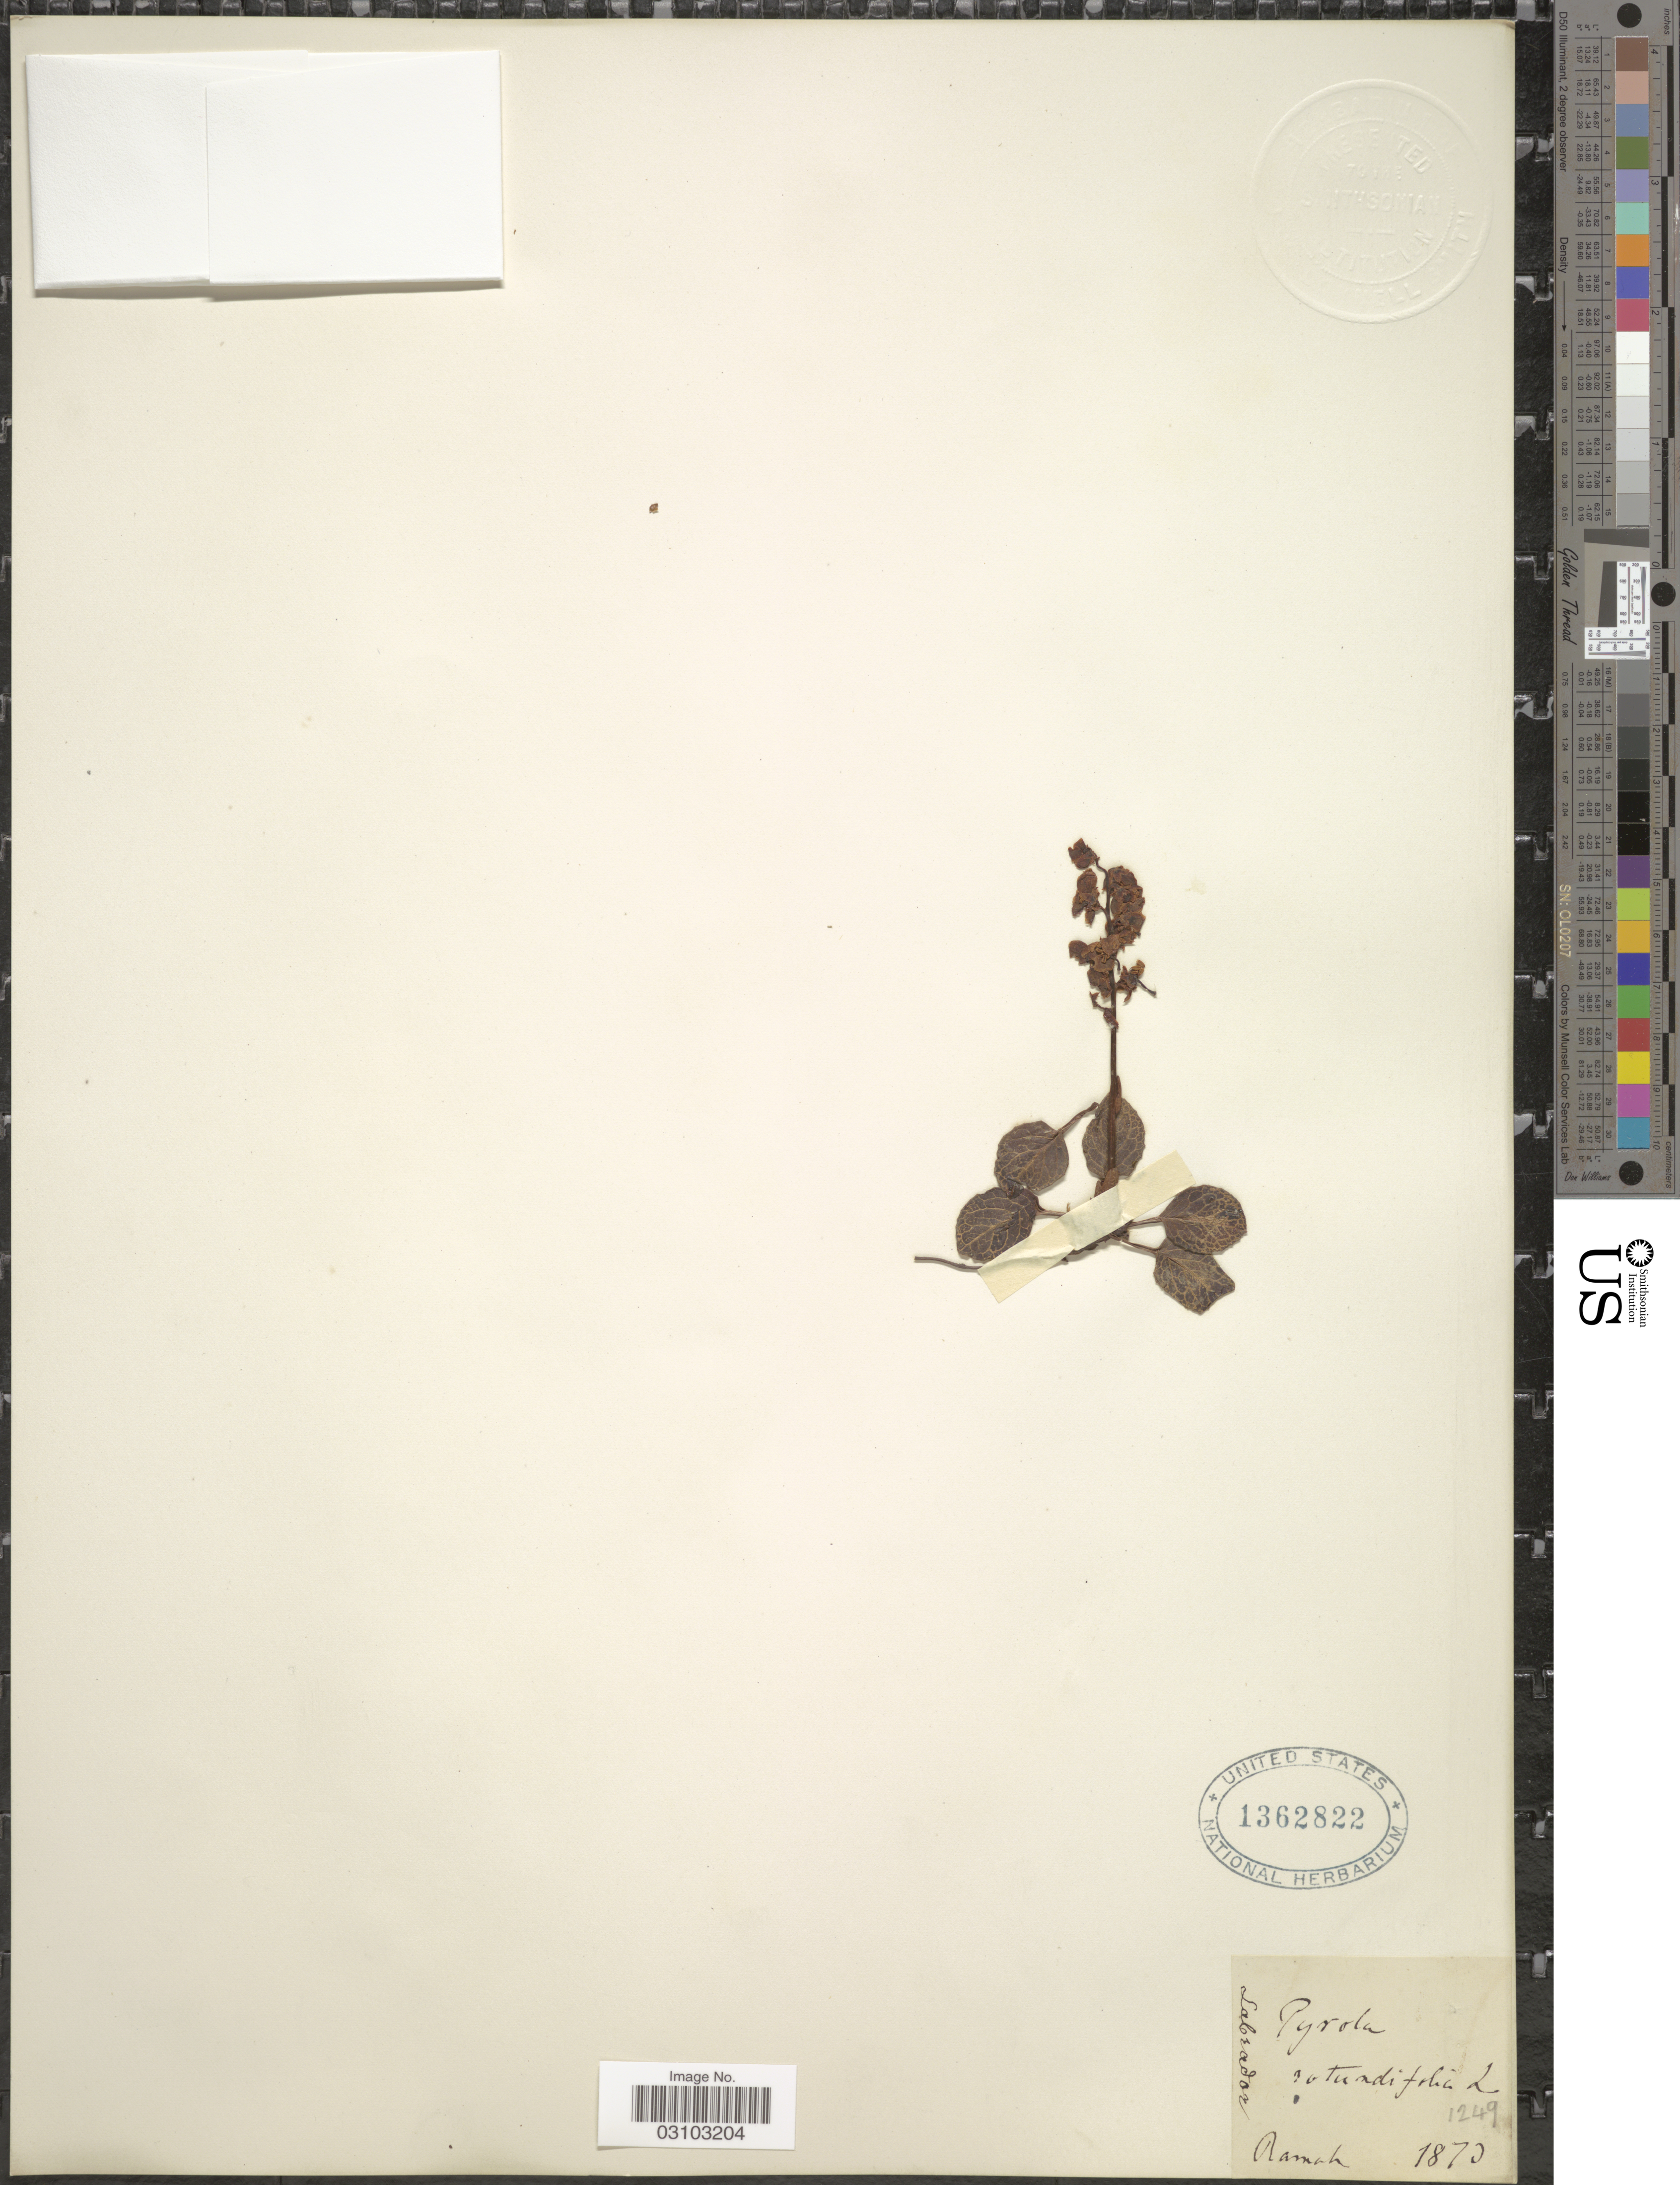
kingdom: Plantae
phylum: Tracheophyta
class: Magnoliopsida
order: Ericales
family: Ericaceae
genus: Pyrola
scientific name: Pyrola americana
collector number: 1249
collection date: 1870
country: Canada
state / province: Newfoundland and Labrador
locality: Labrador, Ramah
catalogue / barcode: US 1362822